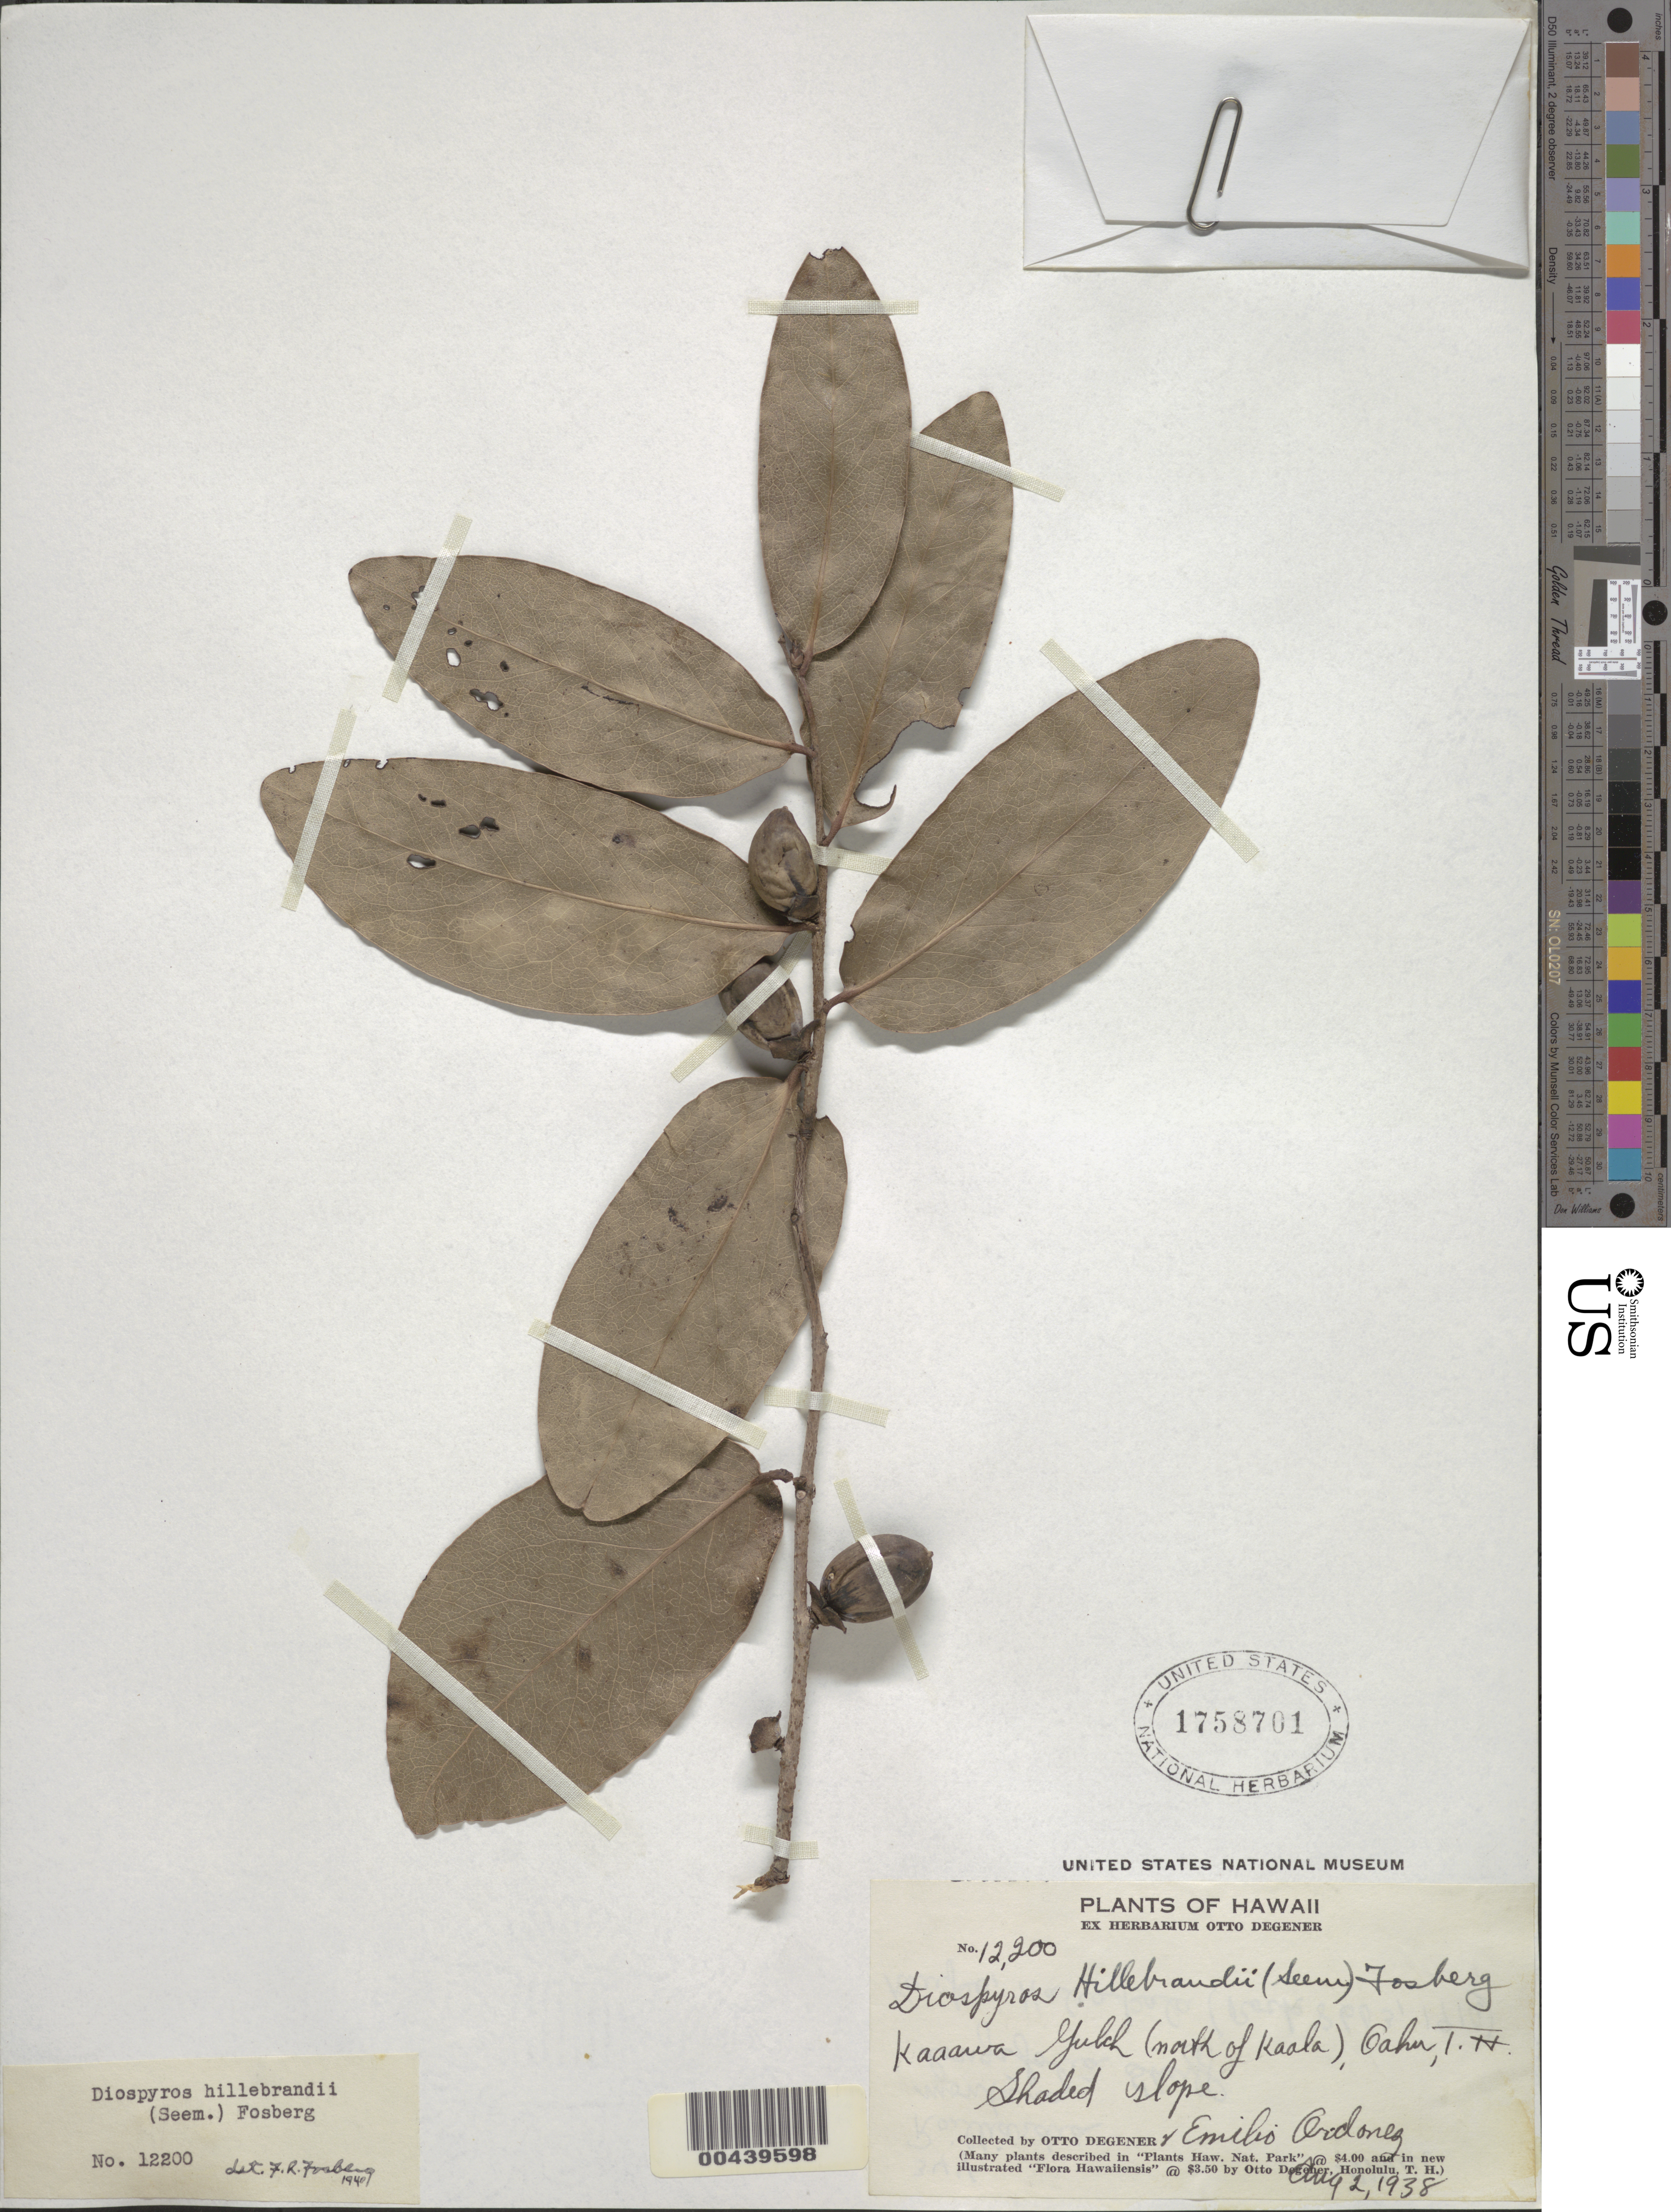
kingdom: Plantae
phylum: Tracheophyta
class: Magnoliopsida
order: Ericales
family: Ebenaceae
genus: Diospyros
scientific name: Diospyros hillebrandii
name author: (Seem.) Fosberg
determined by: Fosberg, F. R.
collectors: O. Degener & E. Ordonez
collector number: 12200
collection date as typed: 2 Aug 1938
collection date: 1938-08-02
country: United States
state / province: Hawaii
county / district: Honolulu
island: Oahu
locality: Kaaawa Gulch (N of Kaala)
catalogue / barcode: US 1758701